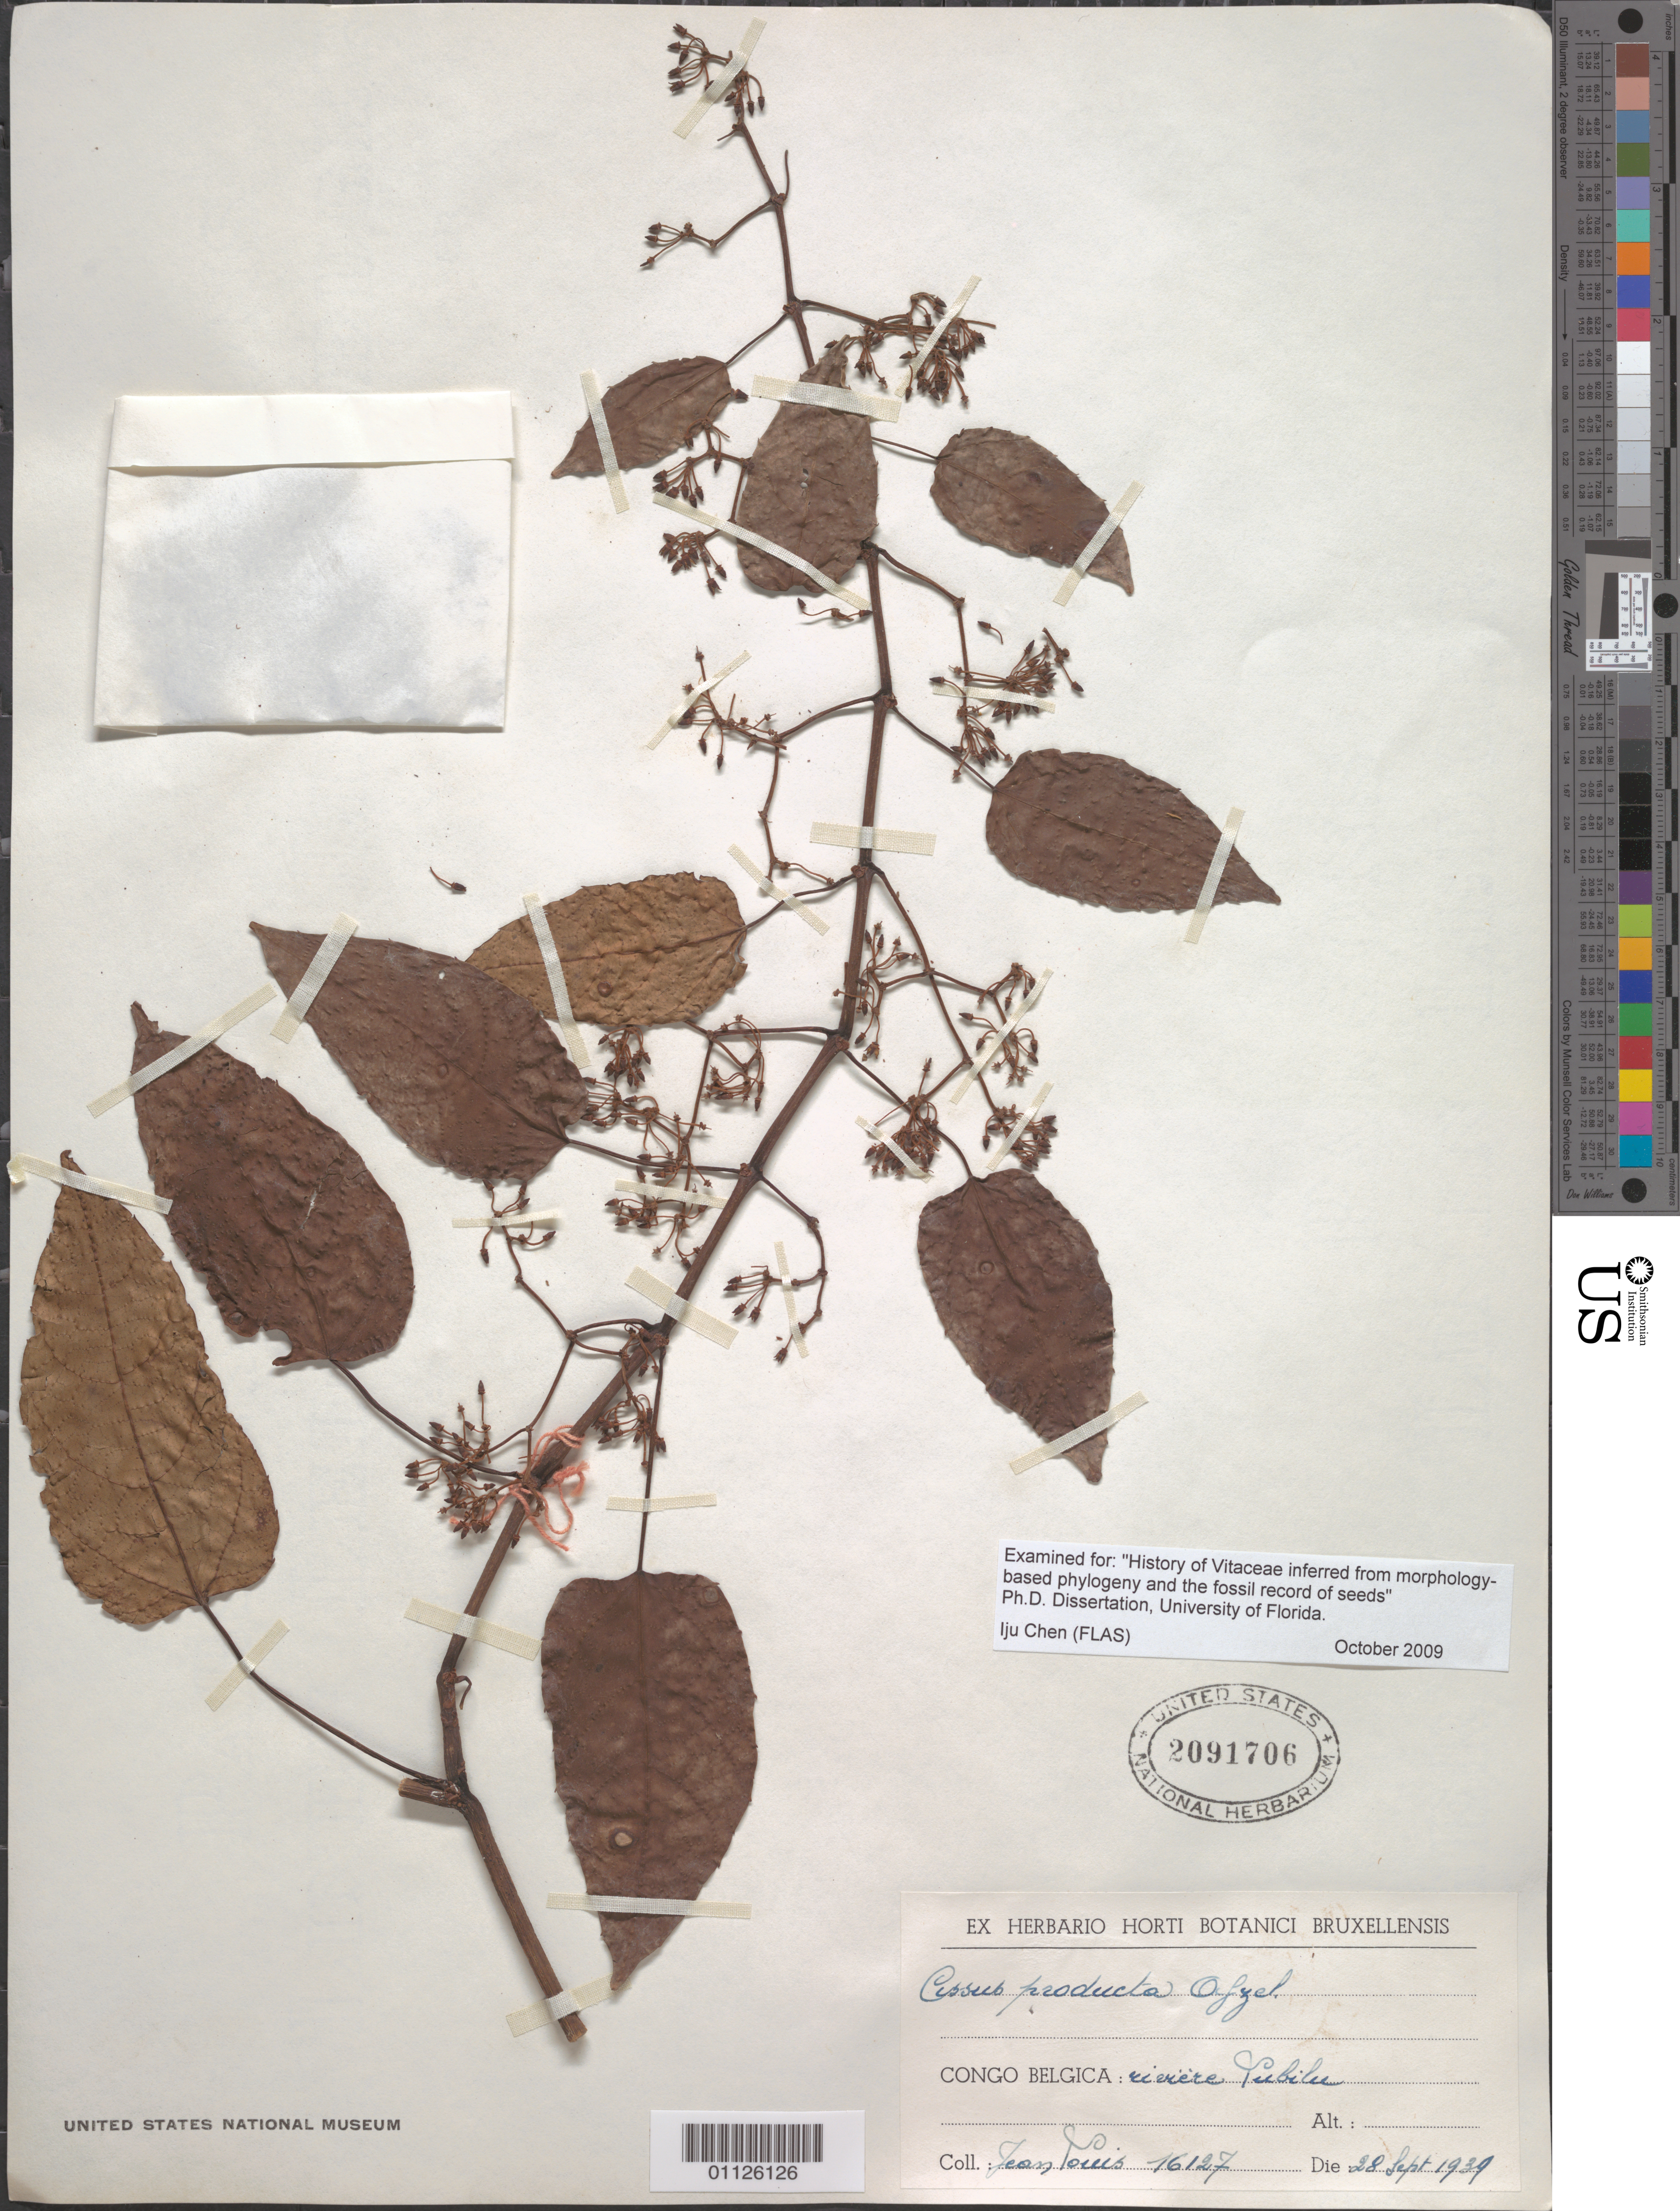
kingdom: Plantae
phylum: Tracheophyta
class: Magnoliopsida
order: Vitales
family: Vitaceae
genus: Cissus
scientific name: Cissus producta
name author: Afzel.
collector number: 16127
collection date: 1939-09-28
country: Congo, Democratic Republic of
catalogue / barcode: US 2091706